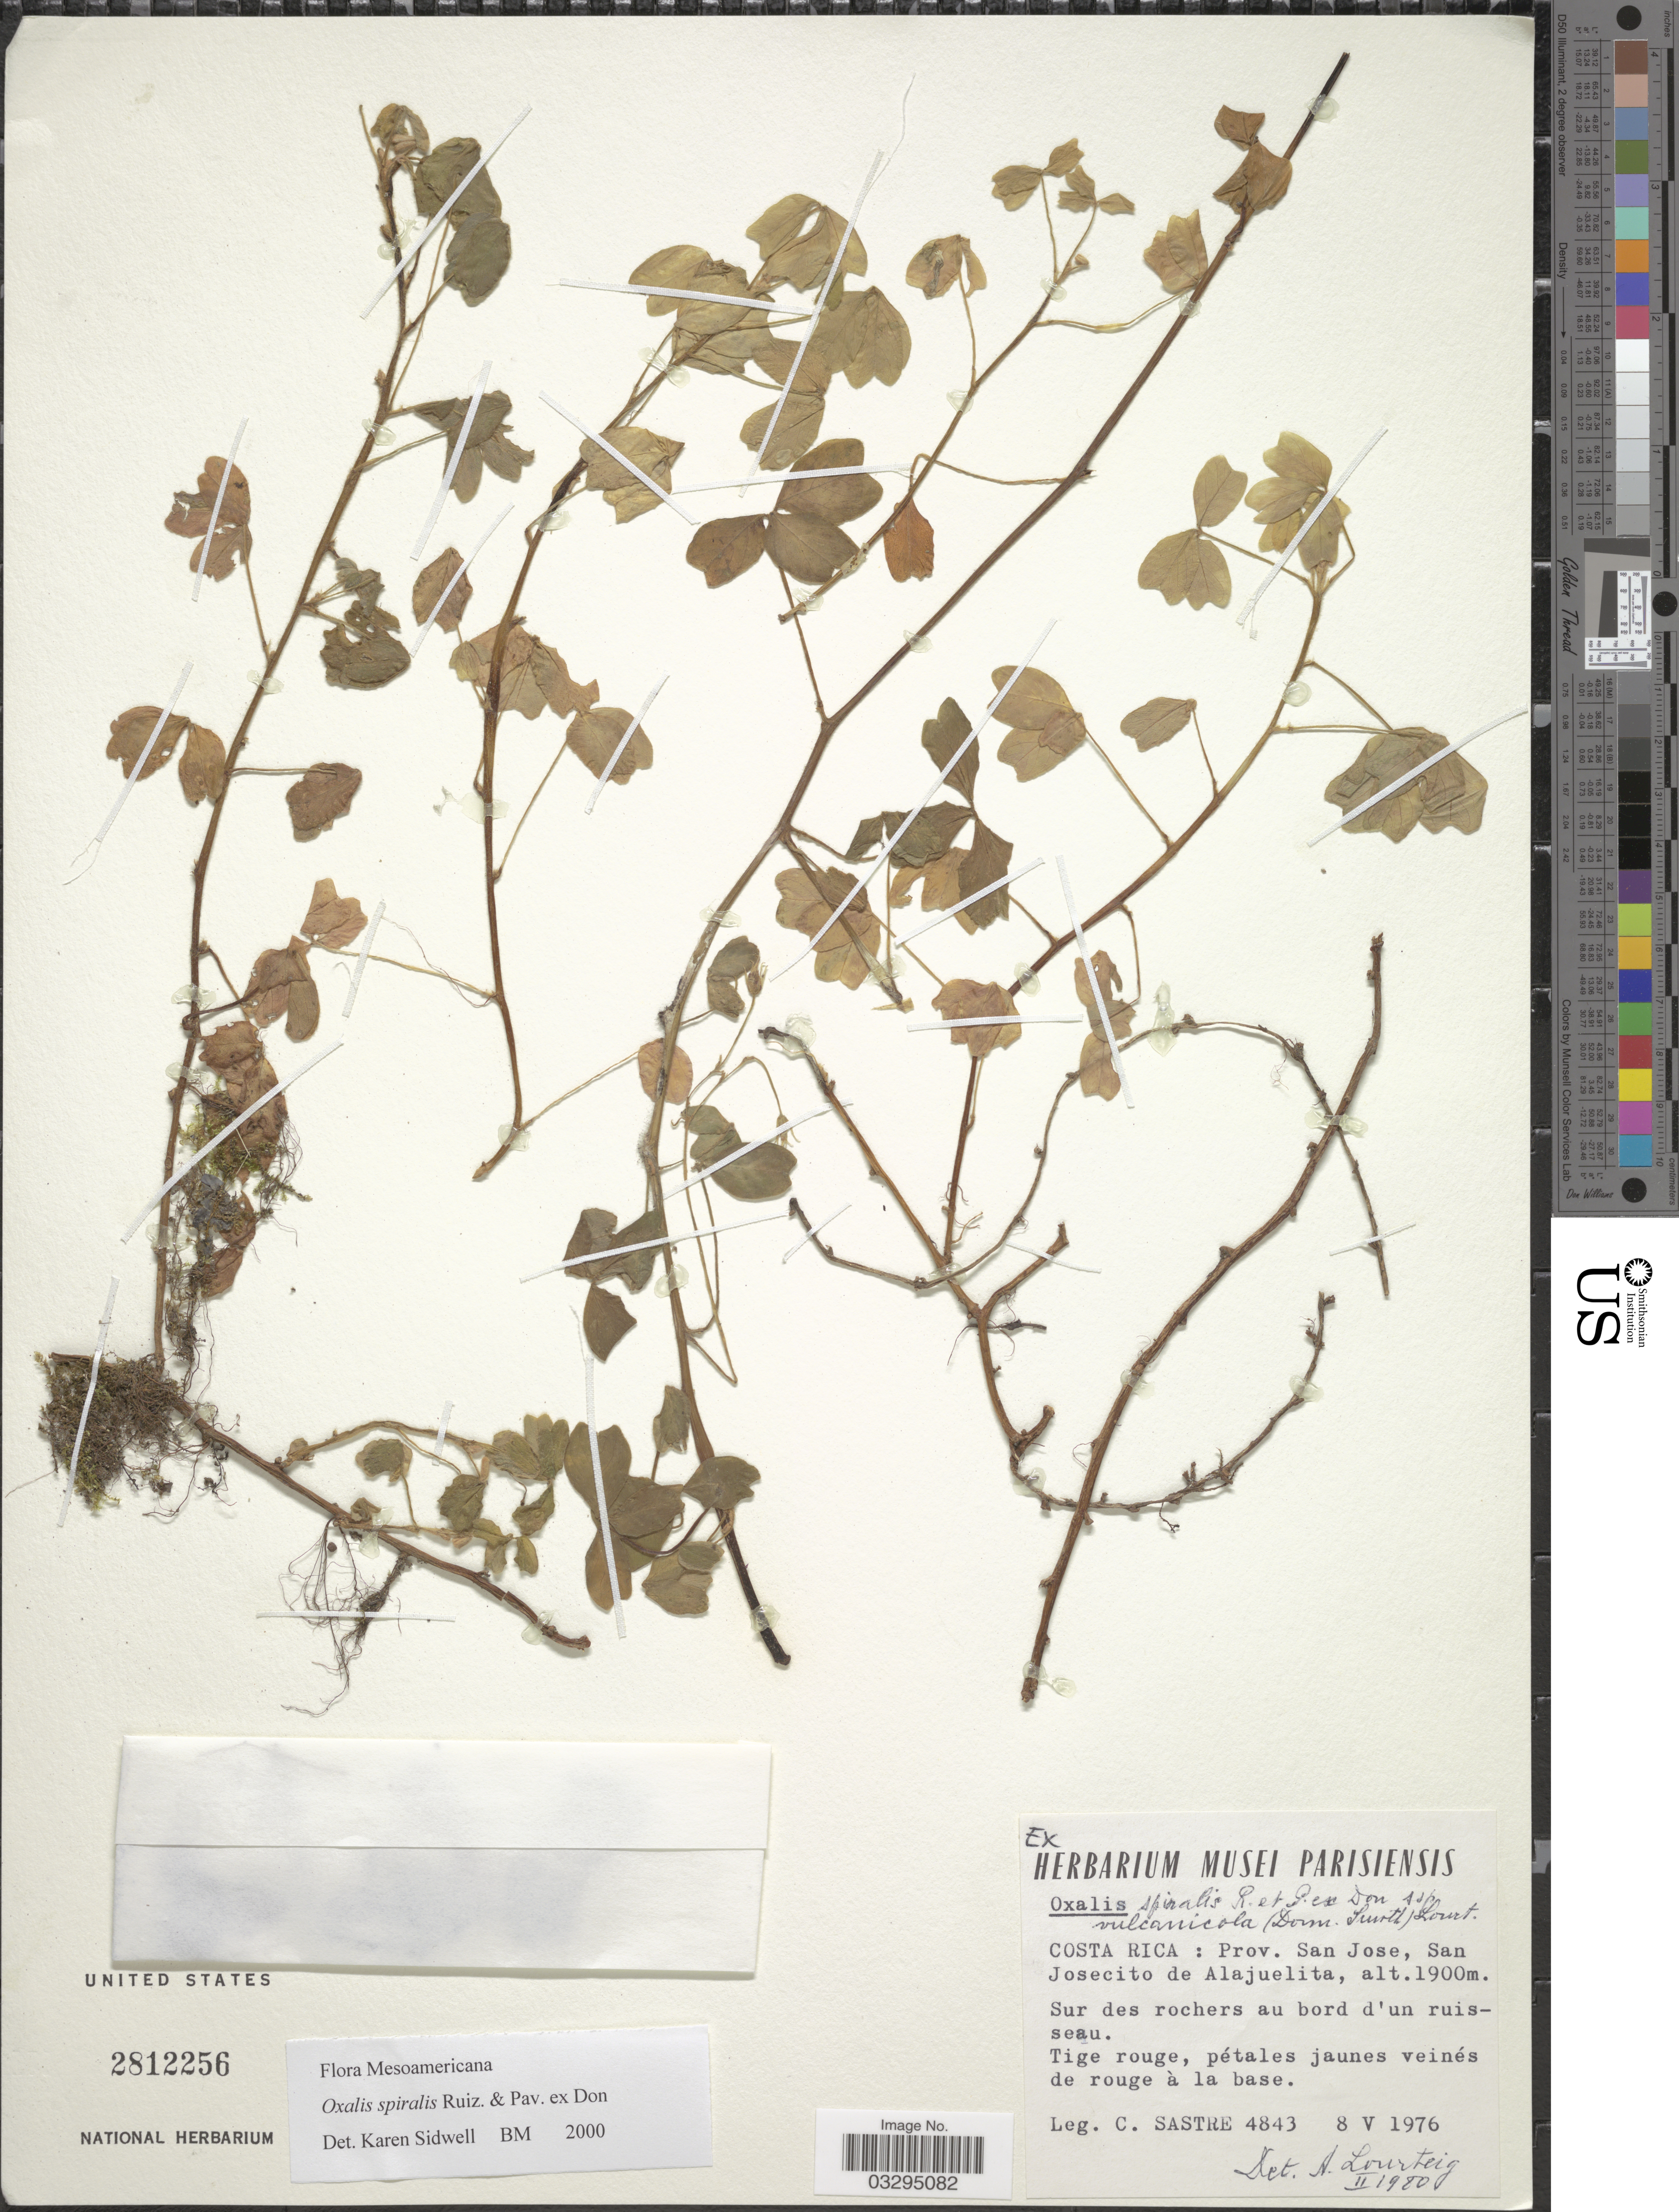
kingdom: Plantae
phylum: Tracheophyta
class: Magnoliopsida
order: Oxalidales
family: Oxalidaceae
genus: Oxalis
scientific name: Oxalis spiralis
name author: Ruiz & Pav. ex G. Don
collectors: C. Sastre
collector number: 4843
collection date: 1976-05-08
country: Costa Rica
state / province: San José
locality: Prov. San Jose, San Josecito de Alajuelita.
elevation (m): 1900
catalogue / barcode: US 2812256